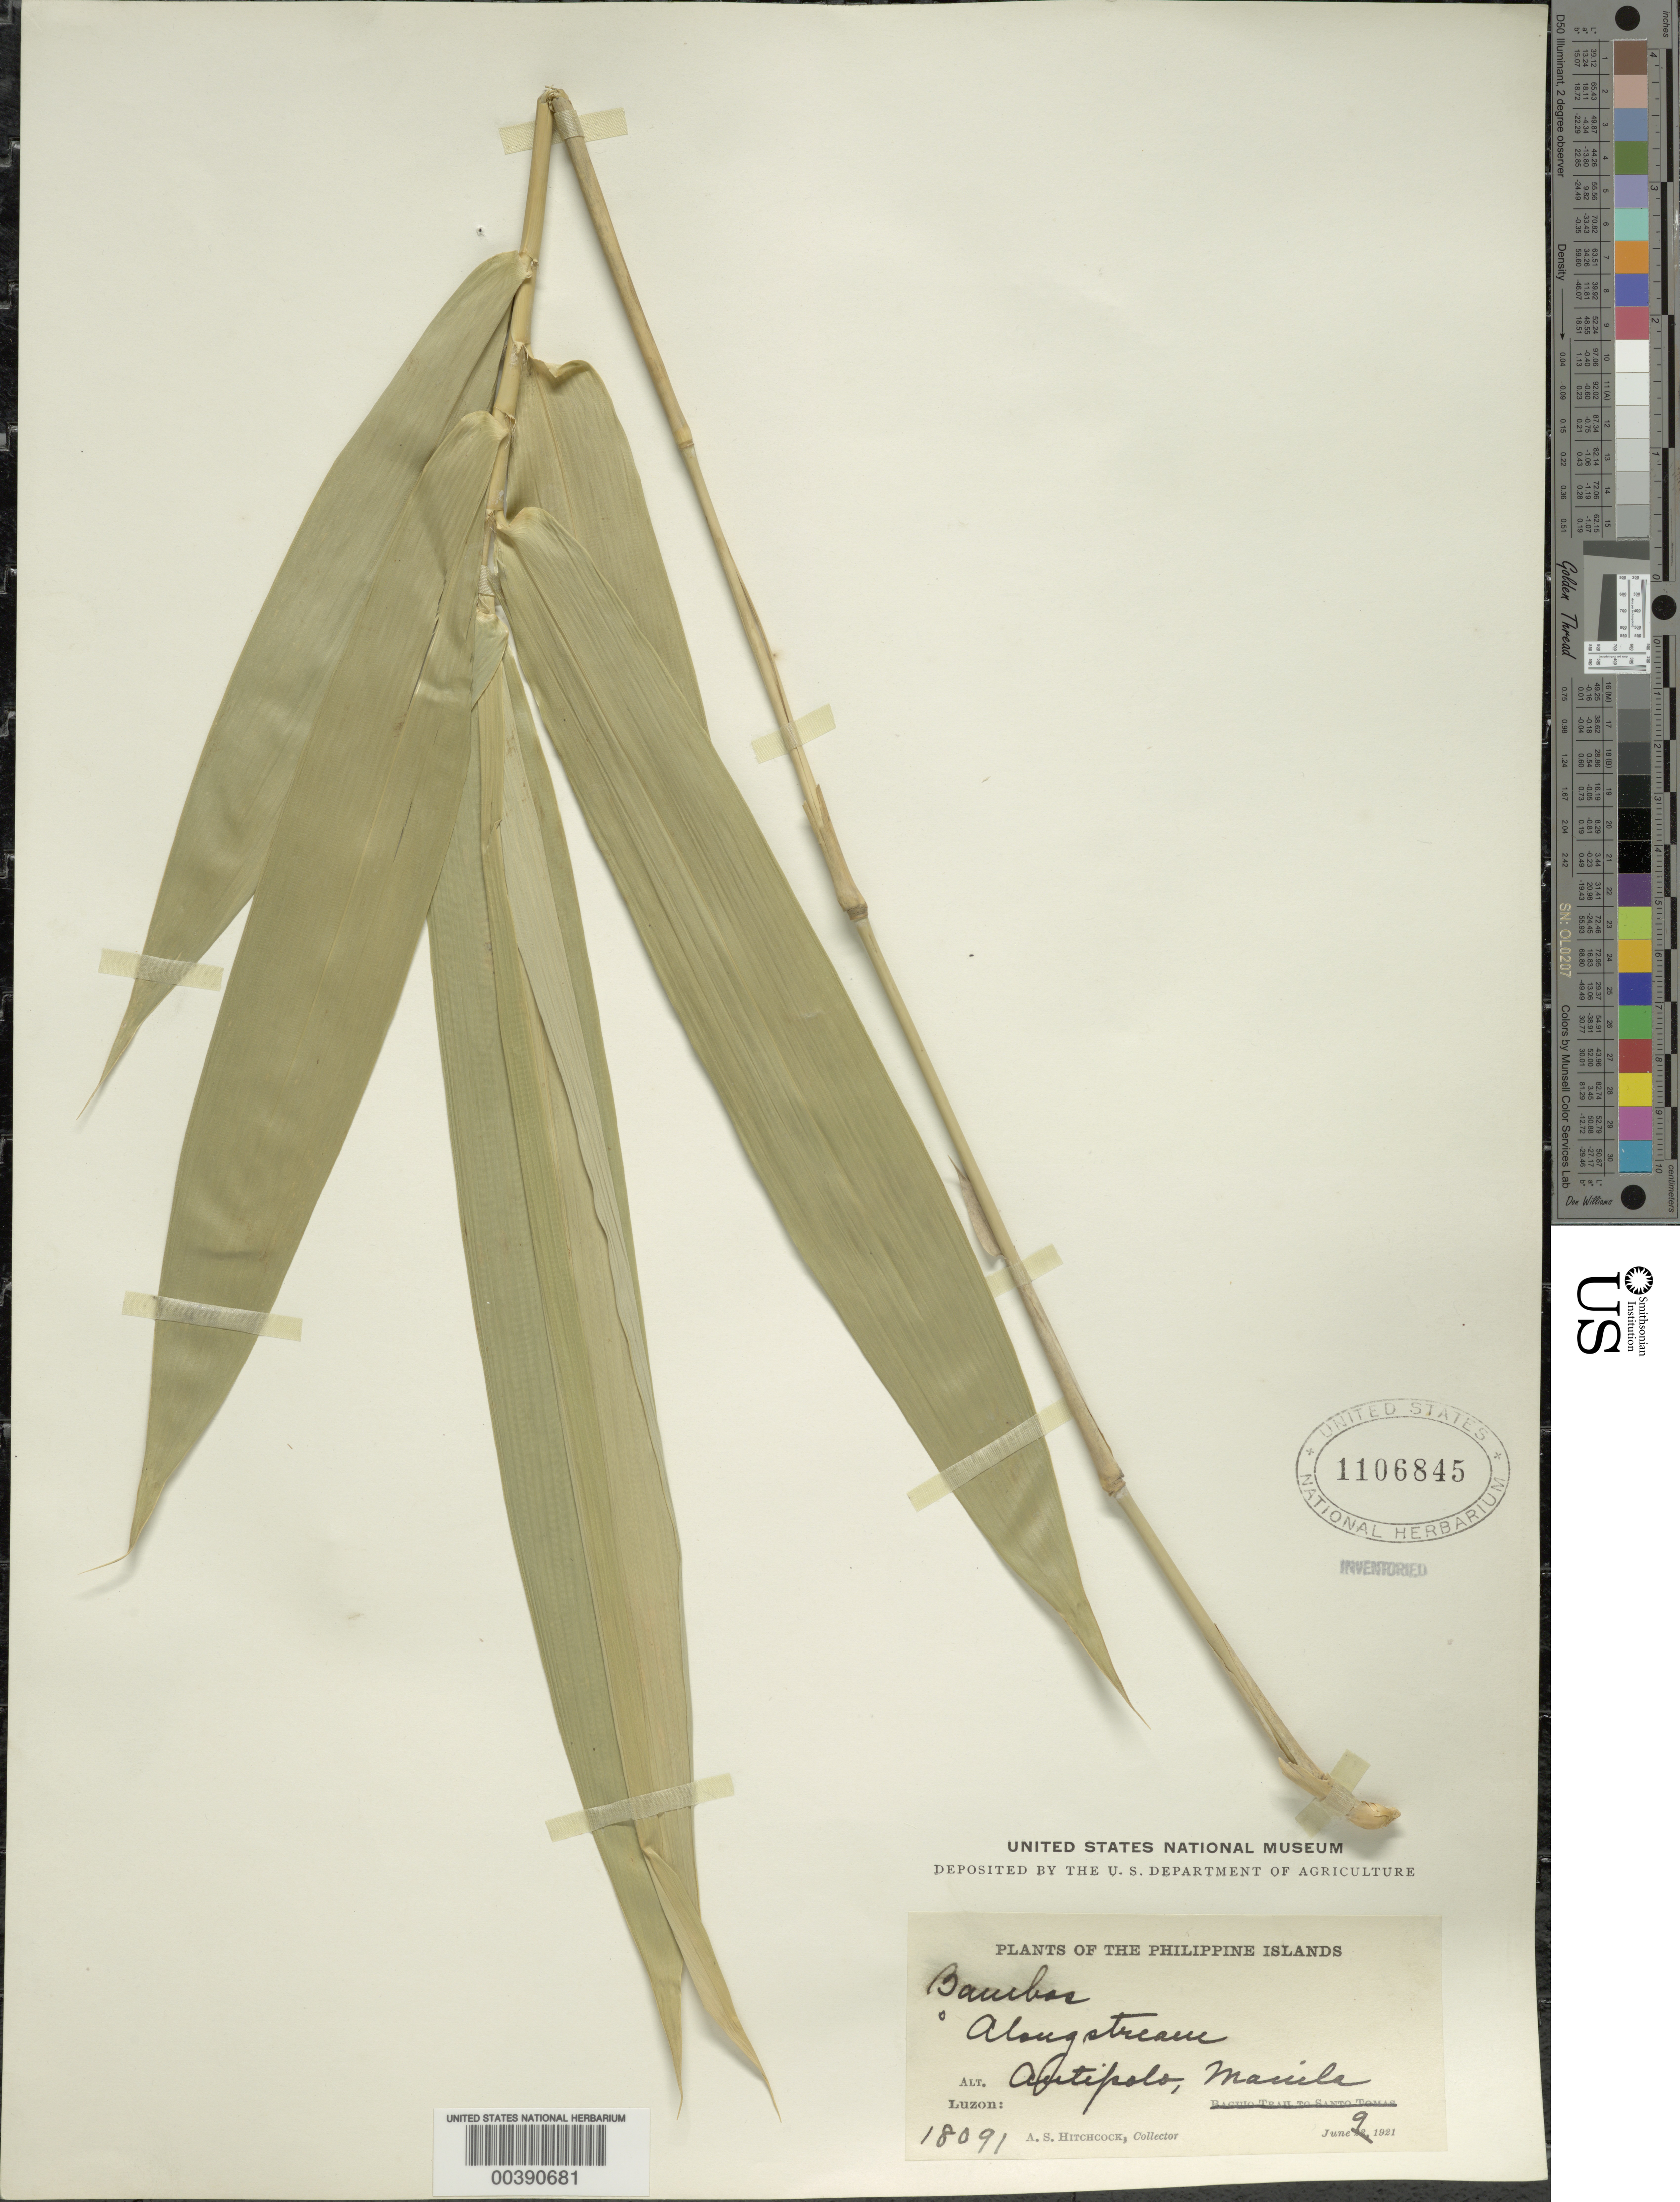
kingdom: Plantae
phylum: Tracheophyta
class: Liliopsida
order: Poales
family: Poaceae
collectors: A. S. Hitchcock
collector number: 18091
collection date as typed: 09 Jun 1921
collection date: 1921-06-09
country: Philippines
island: Luzon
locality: Manila, antipolo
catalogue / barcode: US 1106845